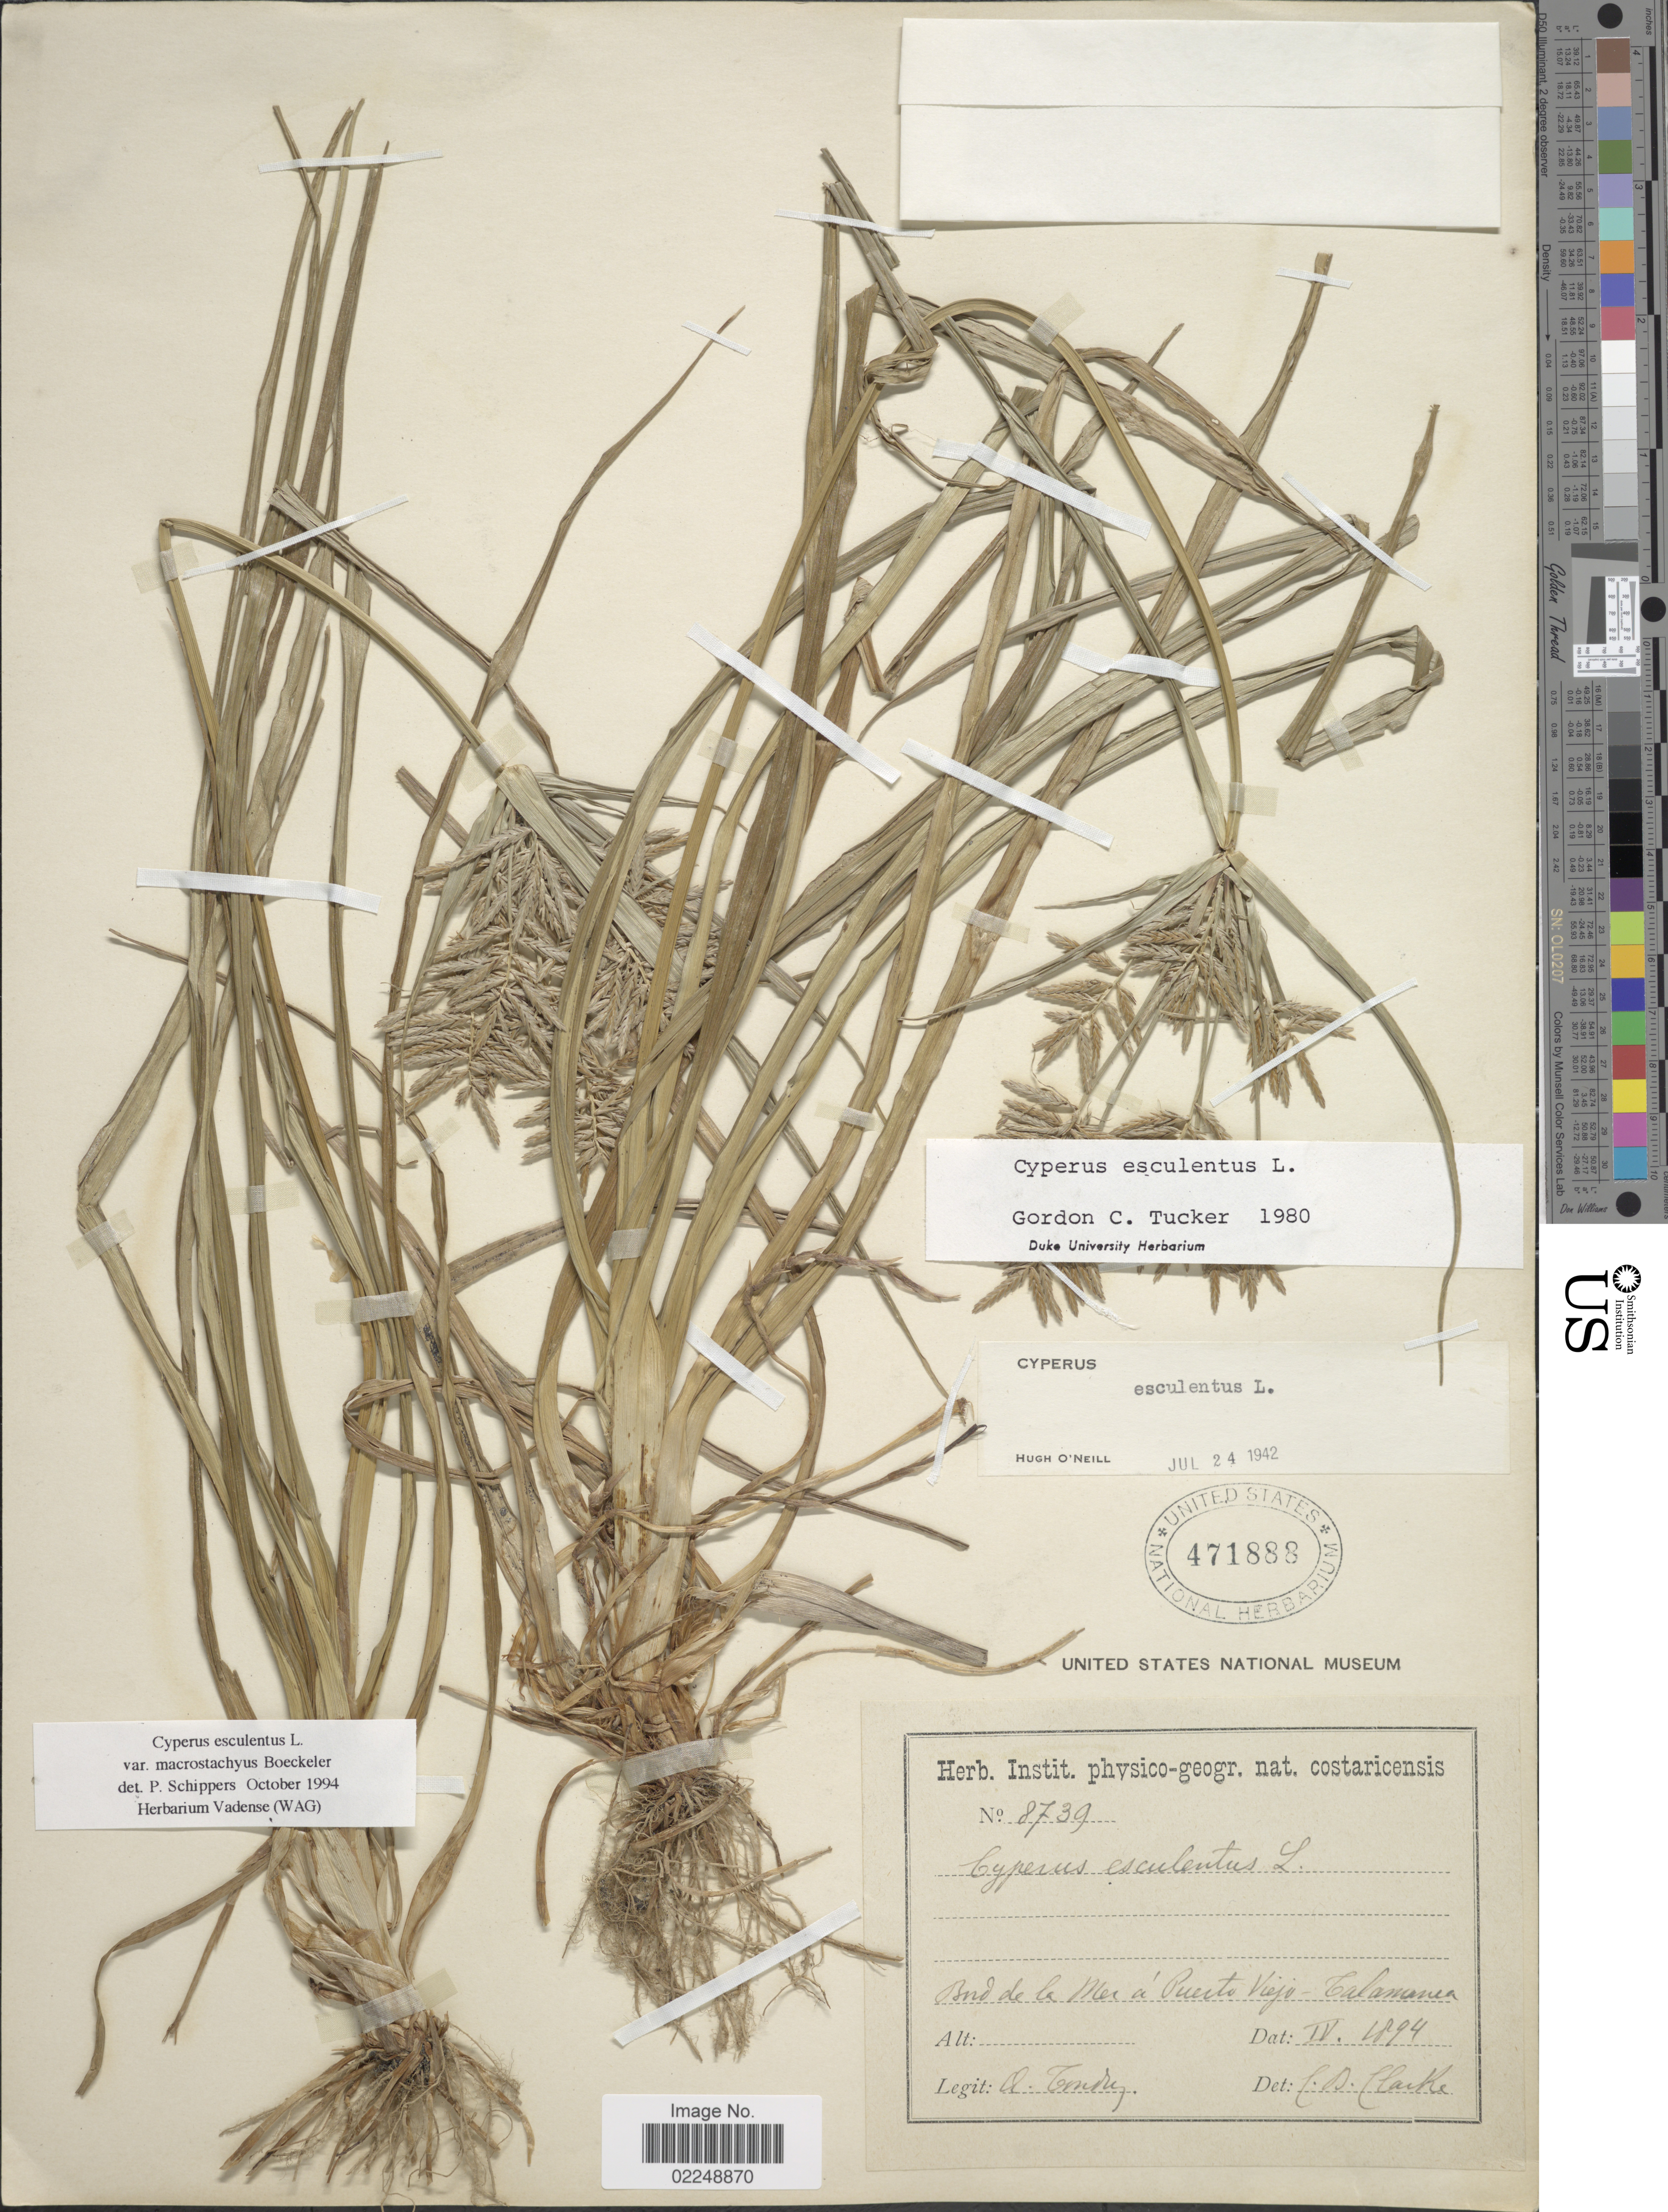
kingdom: Plantae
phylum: Tracheophyta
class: Liliopsida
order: Poales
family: Cyperaceae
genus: Cyperus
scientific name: Cyperus esculentus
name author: L.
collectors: A. Tonduz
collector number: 8739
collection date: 1894-04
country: Costa Rica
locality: Bord de la Mer a Puerto Viejo - Talamanca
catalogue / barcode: US 471888